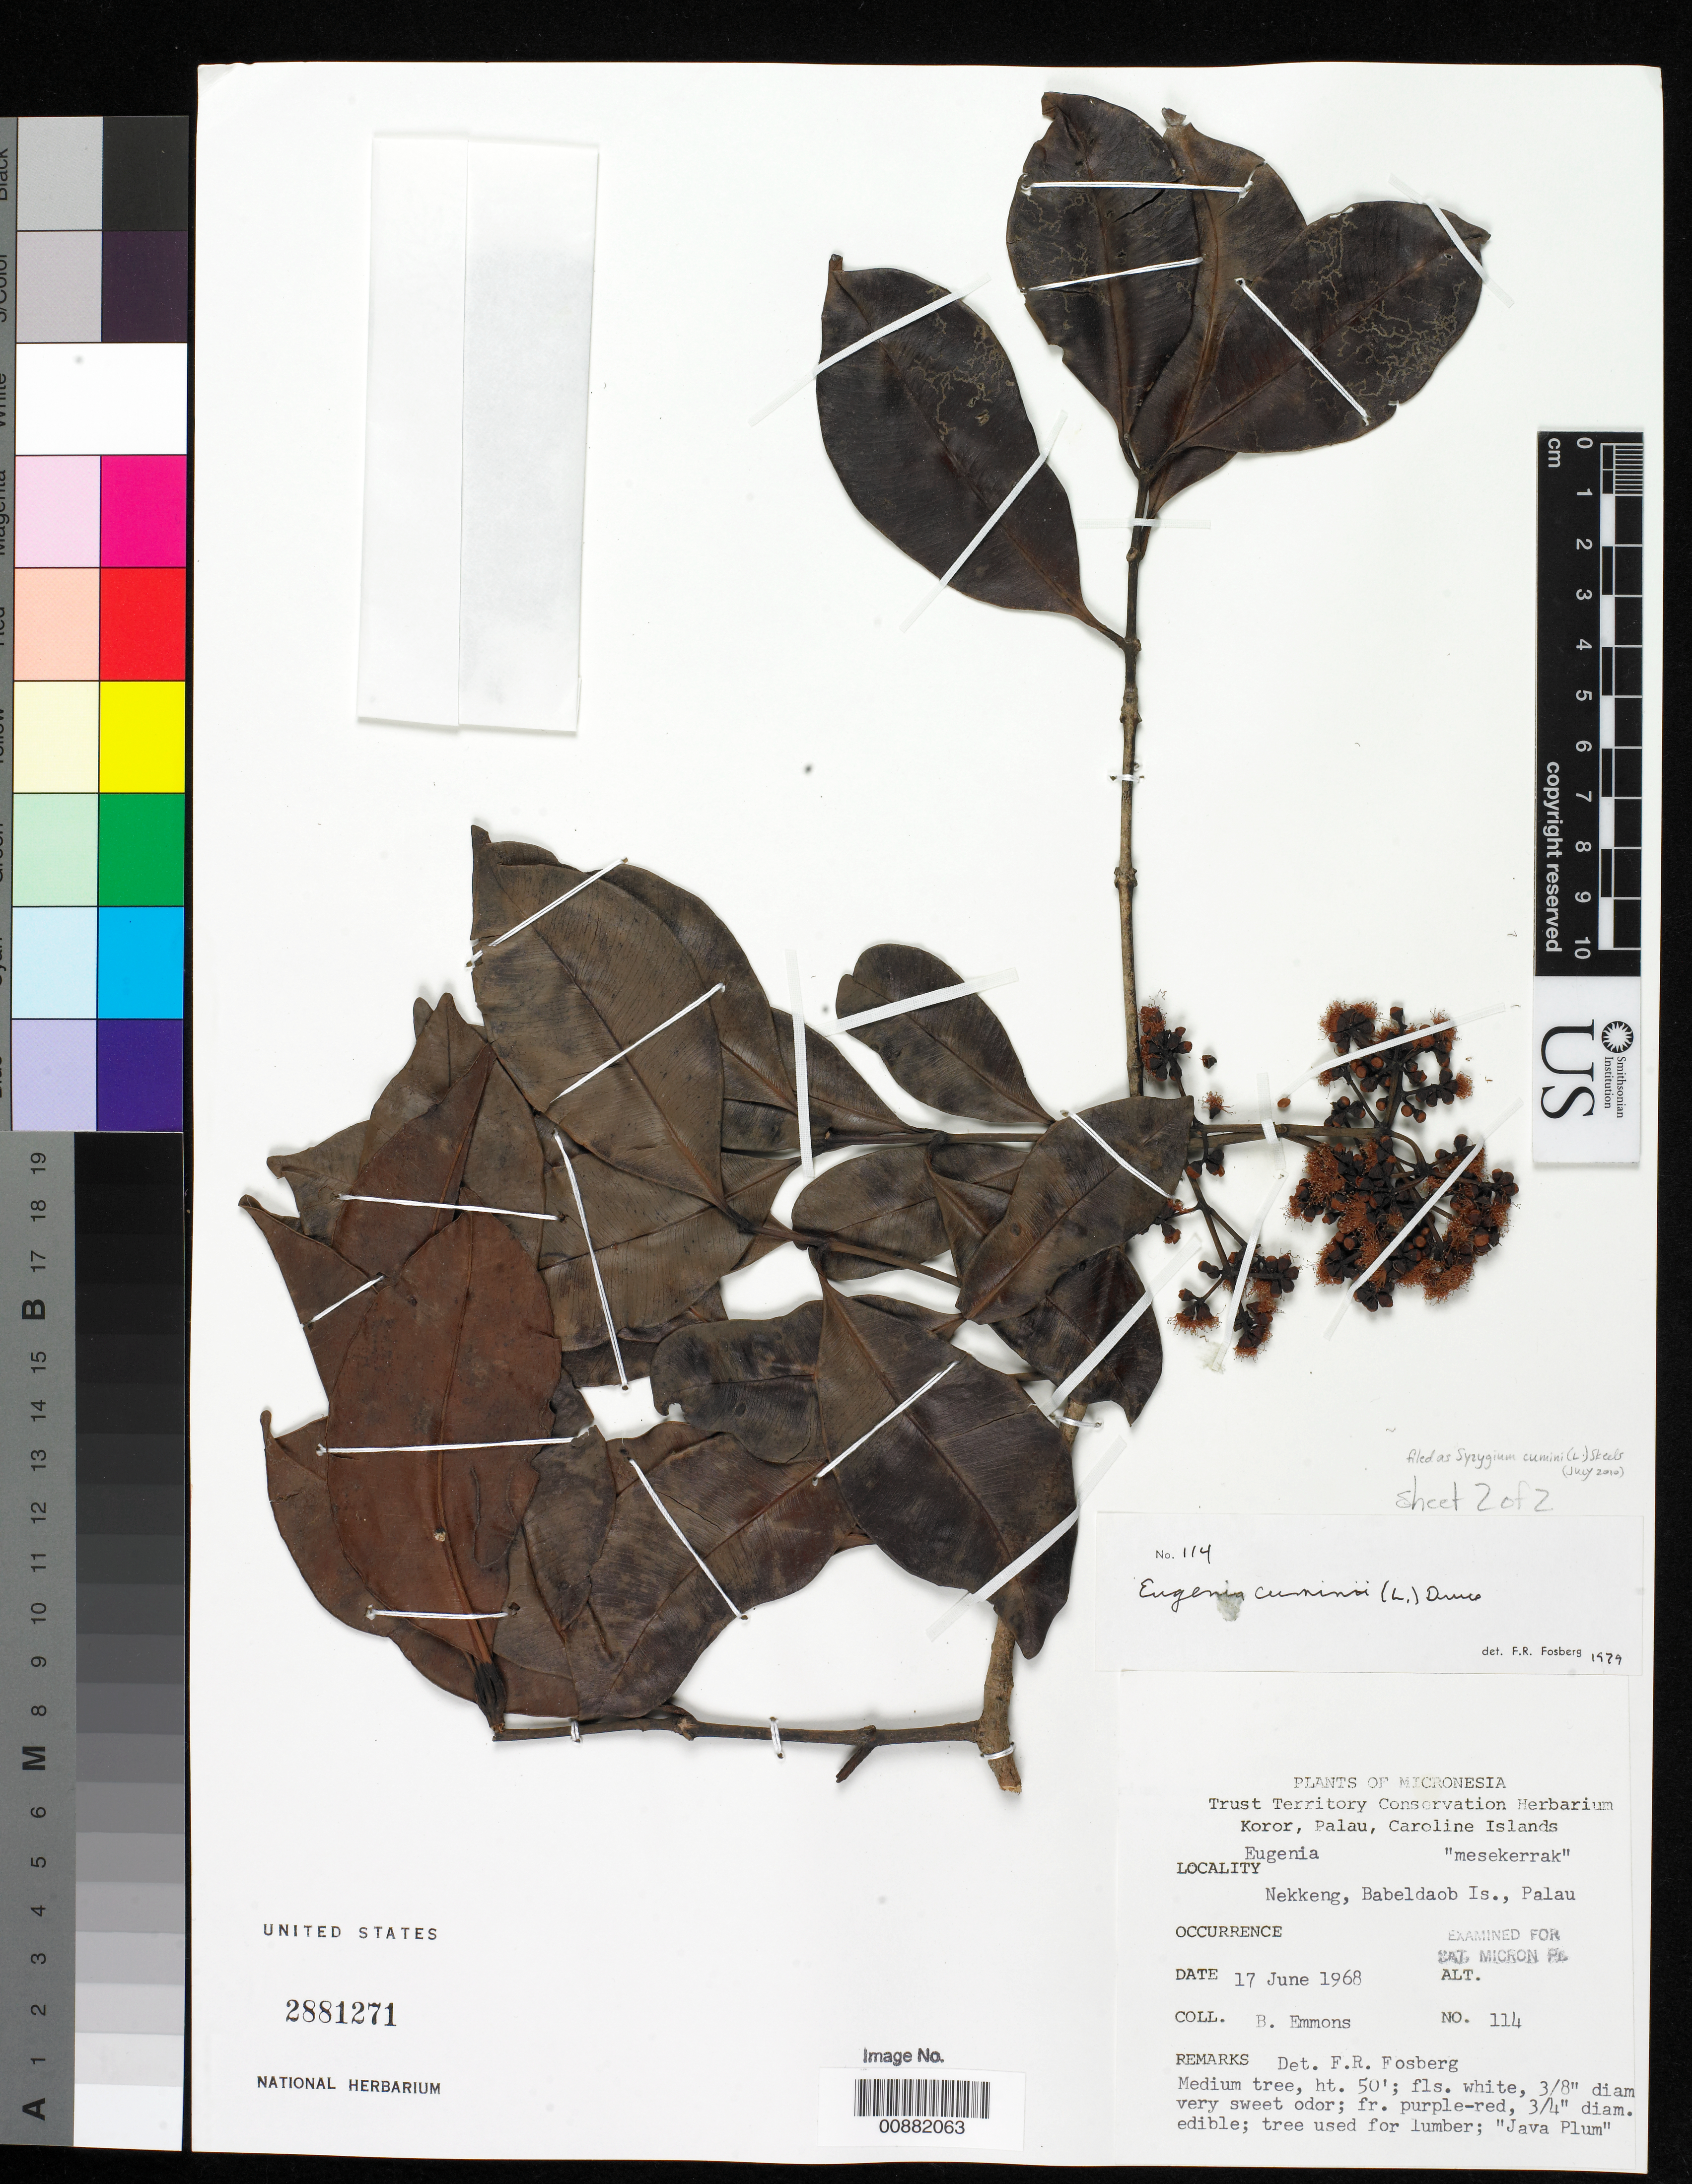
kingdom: Plantae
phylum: Tracheophyta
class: Magnoliopsida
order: Myrtales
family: Myrtaceae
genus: Eugenia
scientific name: Eugenia cumini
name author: (L.) Druce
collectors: F. R. Fosberg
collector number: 114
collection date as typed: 17 Jun 1968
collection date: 1968-06-17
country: Palau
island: Babeldaob [Babelthuap]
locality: Koro, Palau, Nekkeng, Babeldaob Is.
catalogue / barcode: US 2881271